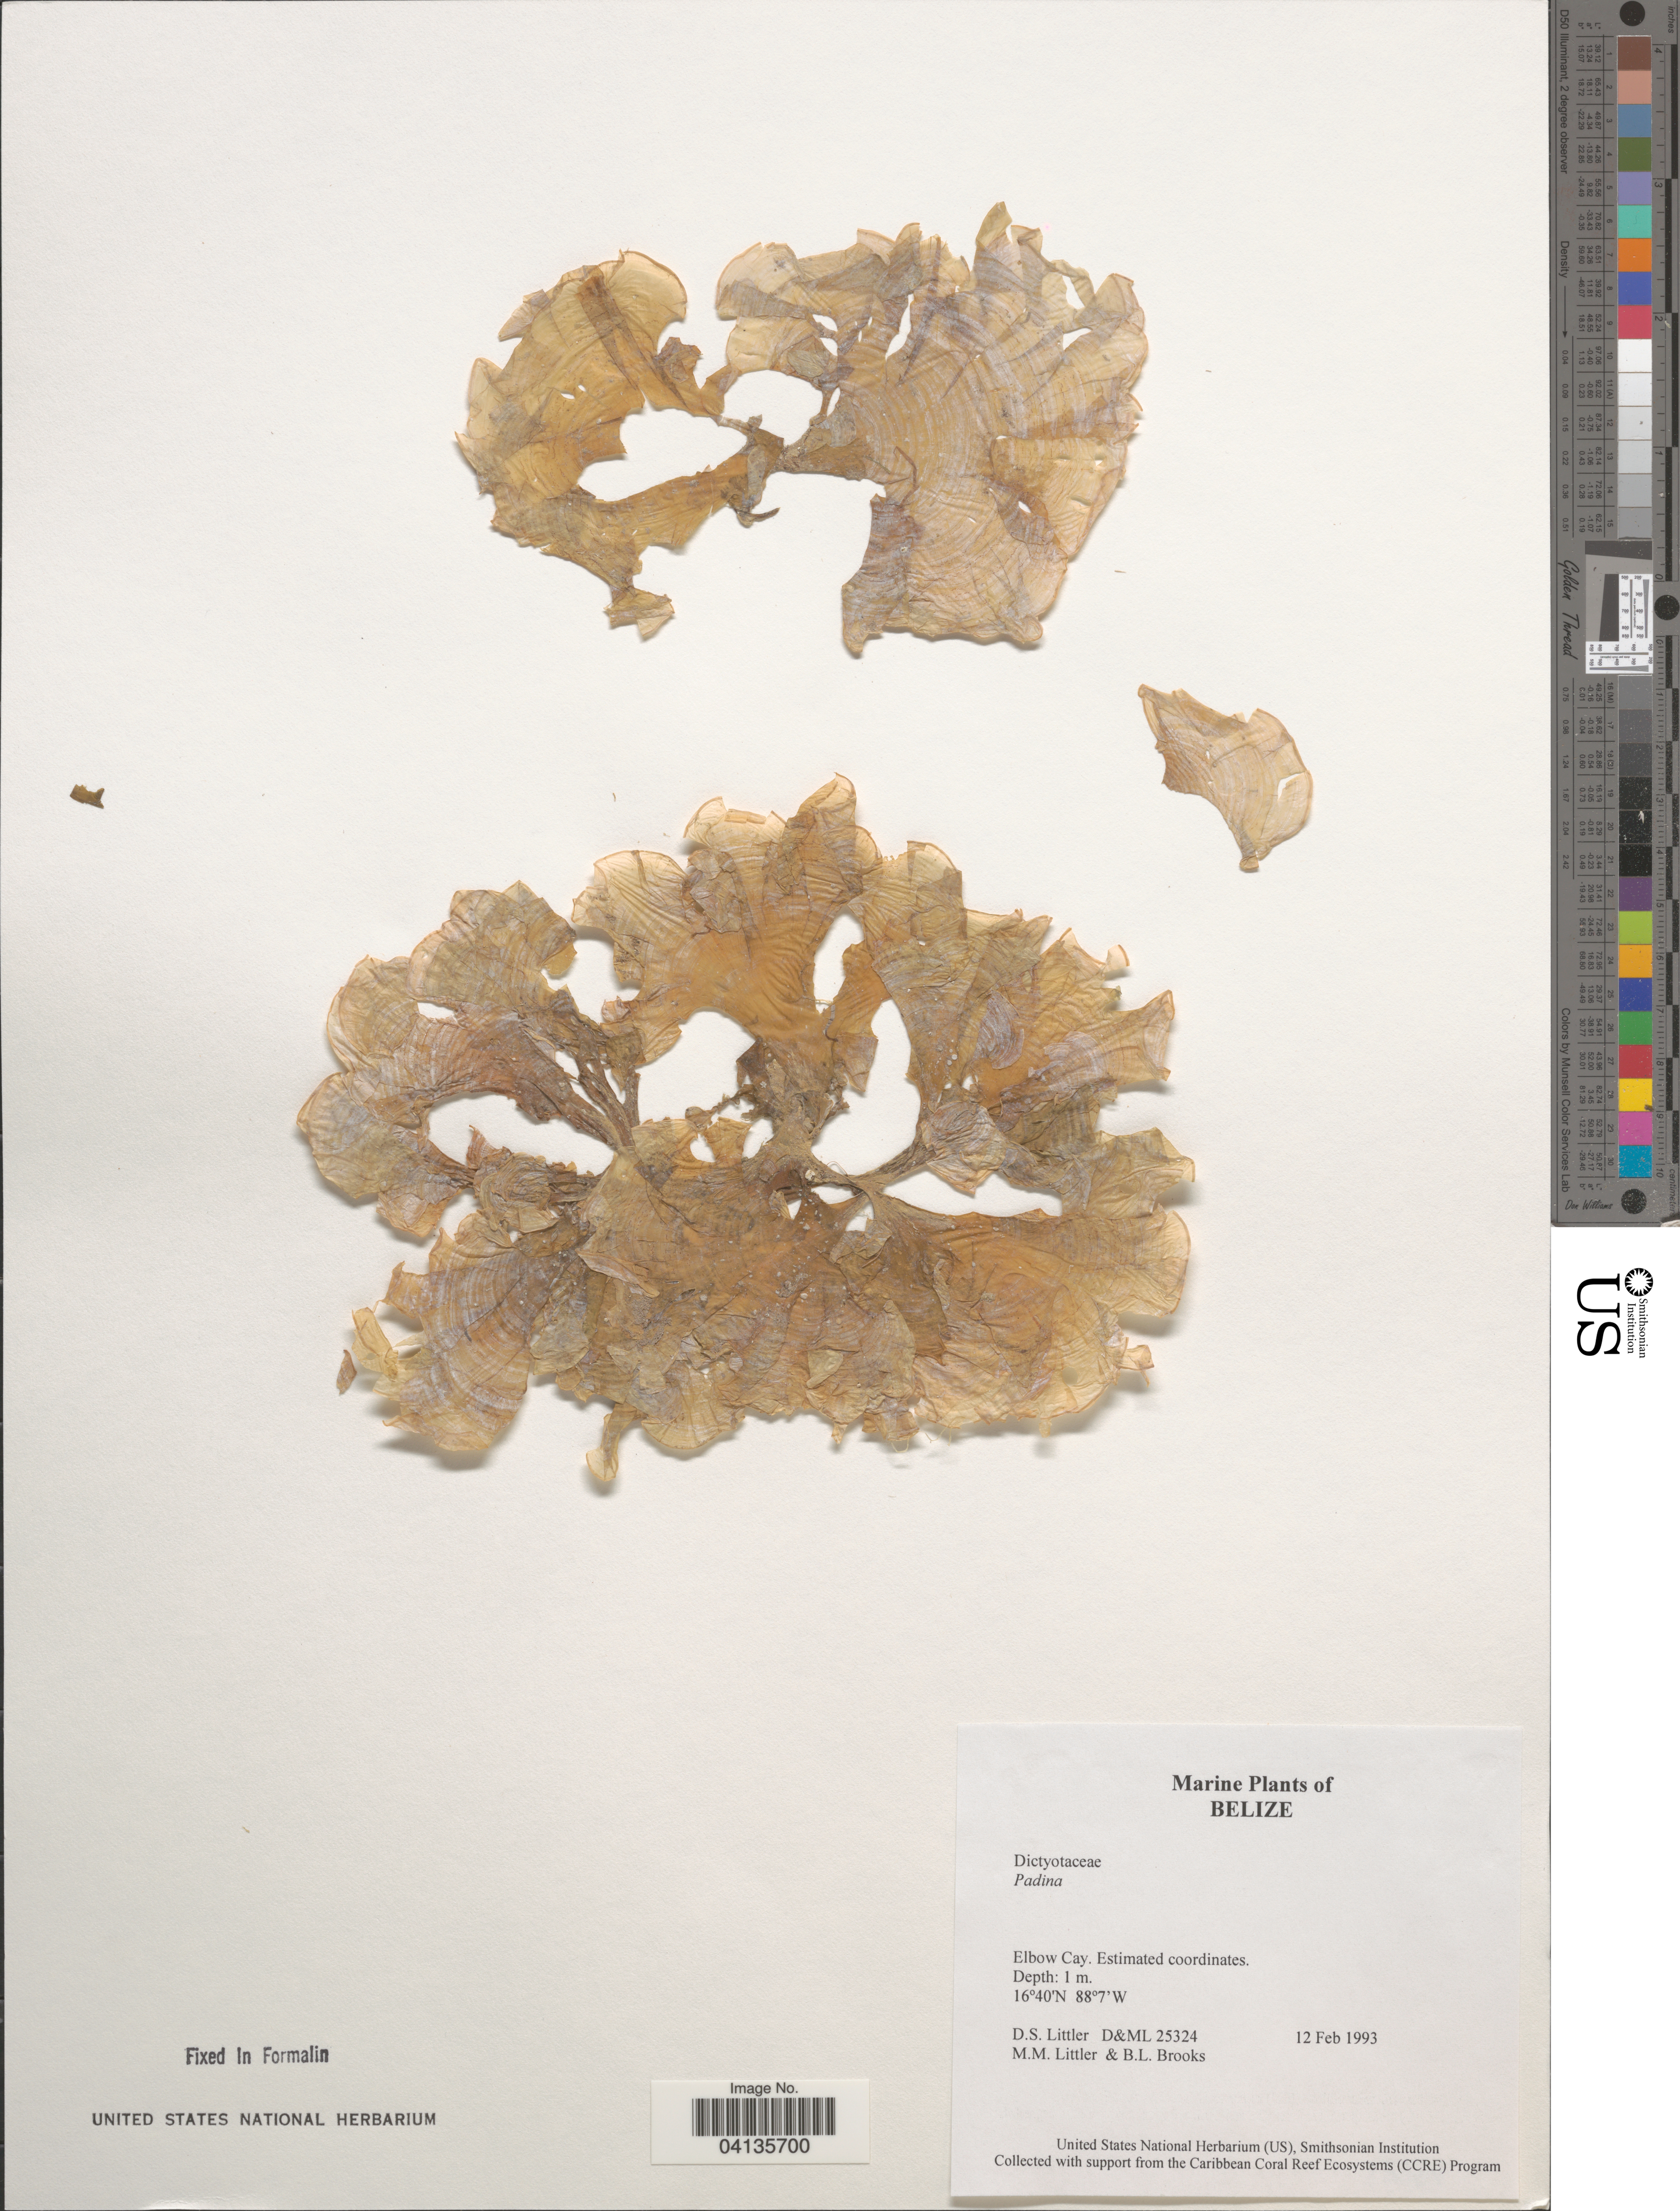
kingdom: Chromista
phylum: Ochrophyta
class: Phaeophyceae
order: Dictyotales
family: Dictyotaceae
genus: Padina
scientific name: Padina sp.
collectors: D. S. Littler & B. Brooks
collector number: D&ML25324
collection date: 1993-02-12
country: Belize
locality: Elbow Cay.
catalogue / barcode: US 238713